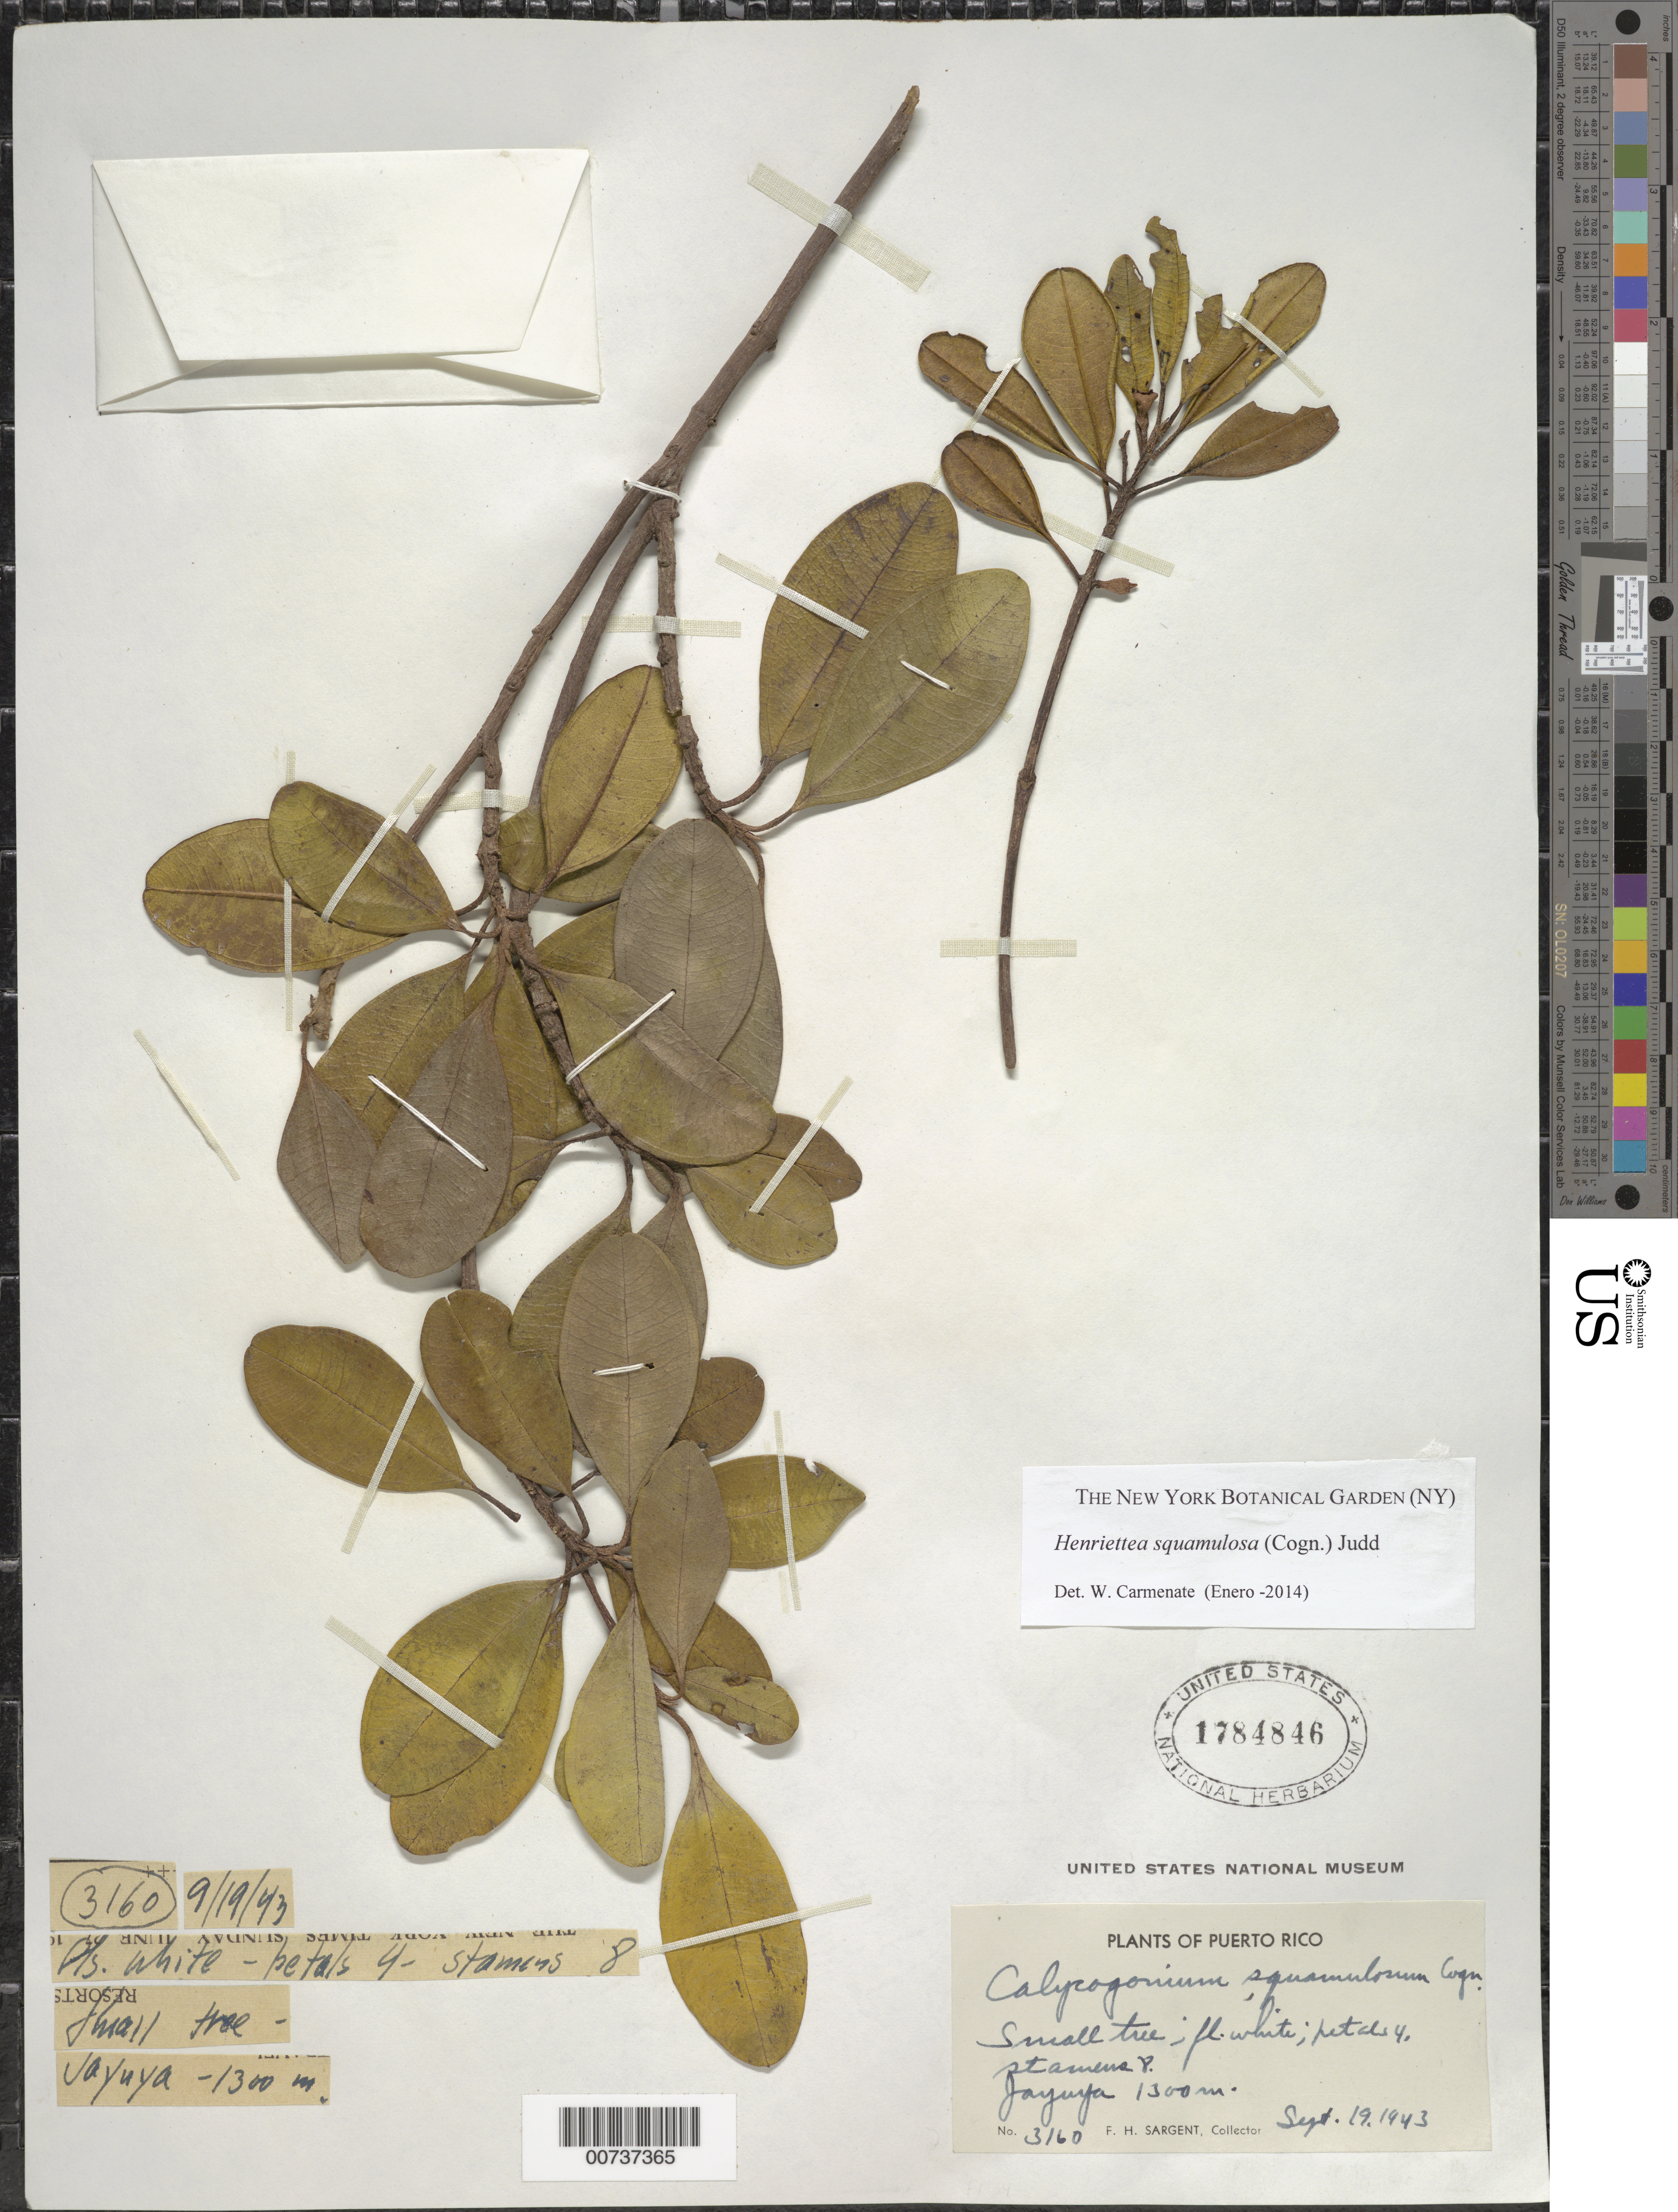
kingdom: Plantae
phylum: Tracheophyta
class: Magnoliopsida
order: Myrtales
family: Melastomataceae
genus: Henriettea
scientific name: Henriettea squamulosa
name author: (Cogn.) Judd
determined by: Carmenate, W.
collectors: F. H. Sargent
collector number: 3160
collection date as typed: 19 Sep 1943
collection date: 1943-09-19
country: Puerto Rico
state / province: Jayuya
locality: Jayuya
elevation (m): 1300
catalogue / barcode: US 1784846